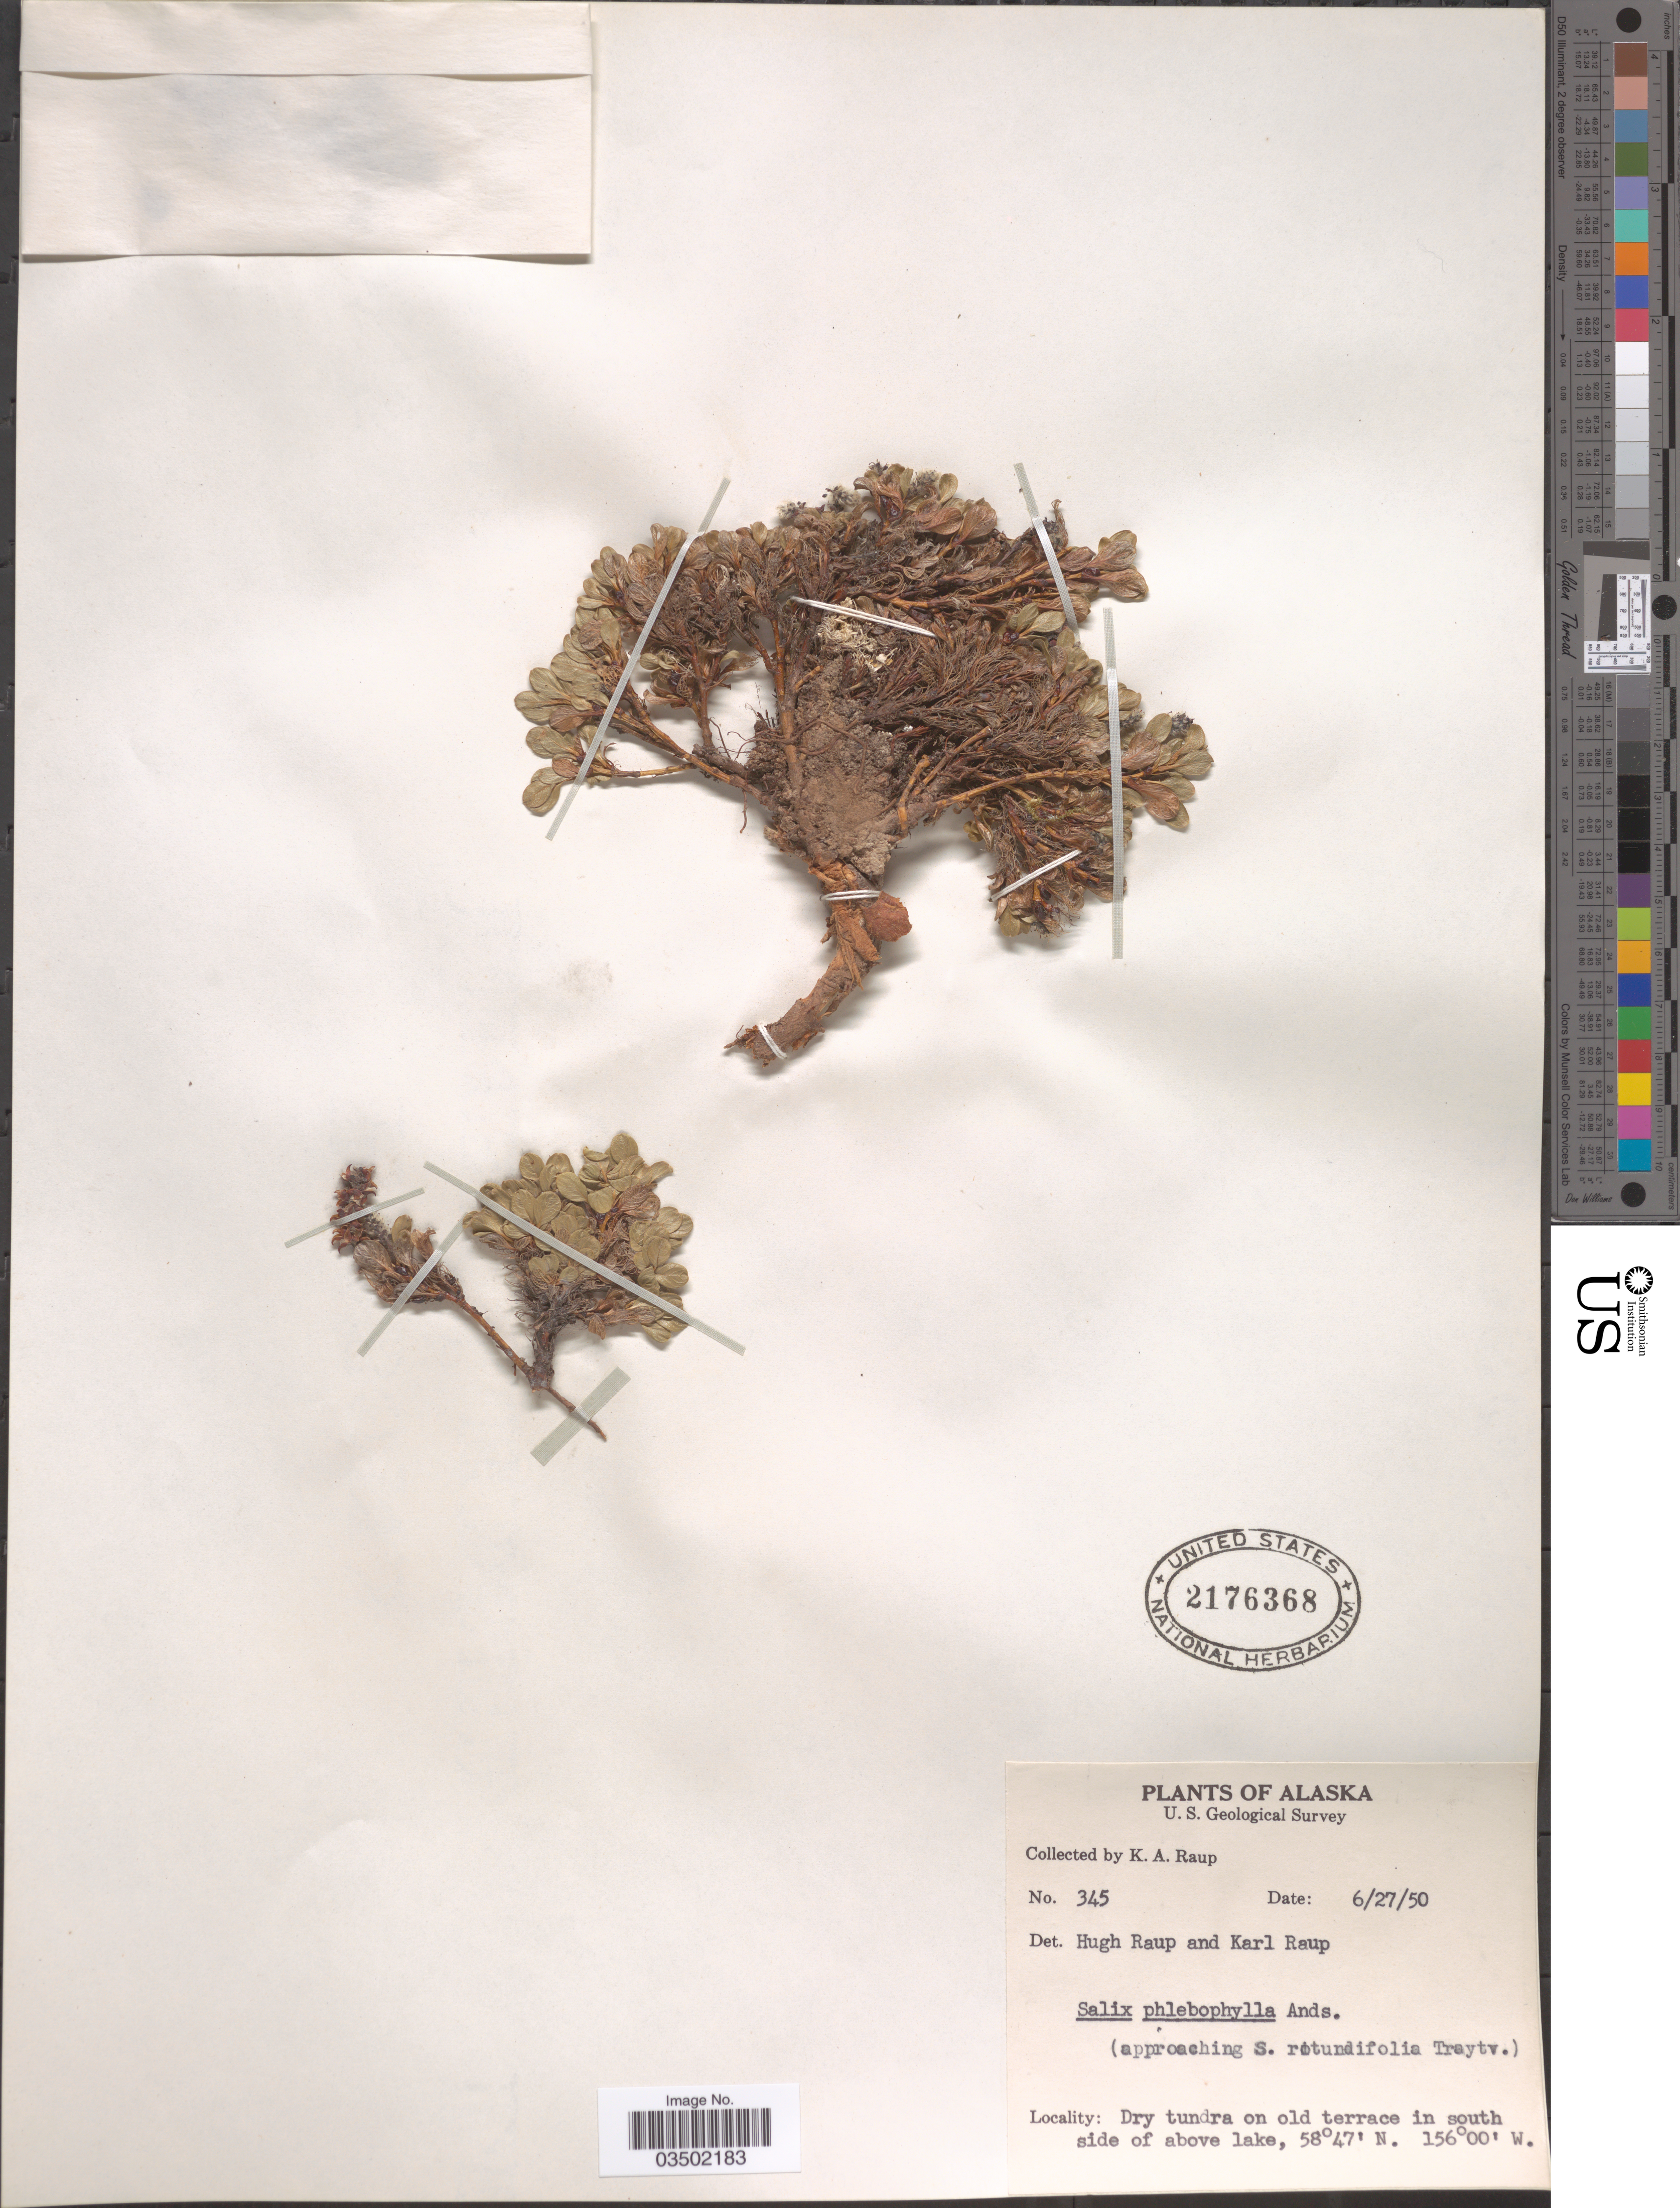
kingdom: Plantae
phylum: Tracheophyta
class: Magnoliopsida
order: Malpighiales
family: Salicaceae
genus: Salix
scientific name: Salix phlebophylla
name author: Andersson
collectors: K. Raup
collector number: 345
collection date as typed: Transcribed d/m/y: 27/6/50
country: United States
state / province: Alaska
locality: Dry tundra on old terrace in south side of above lake.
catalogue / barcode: US 2176368